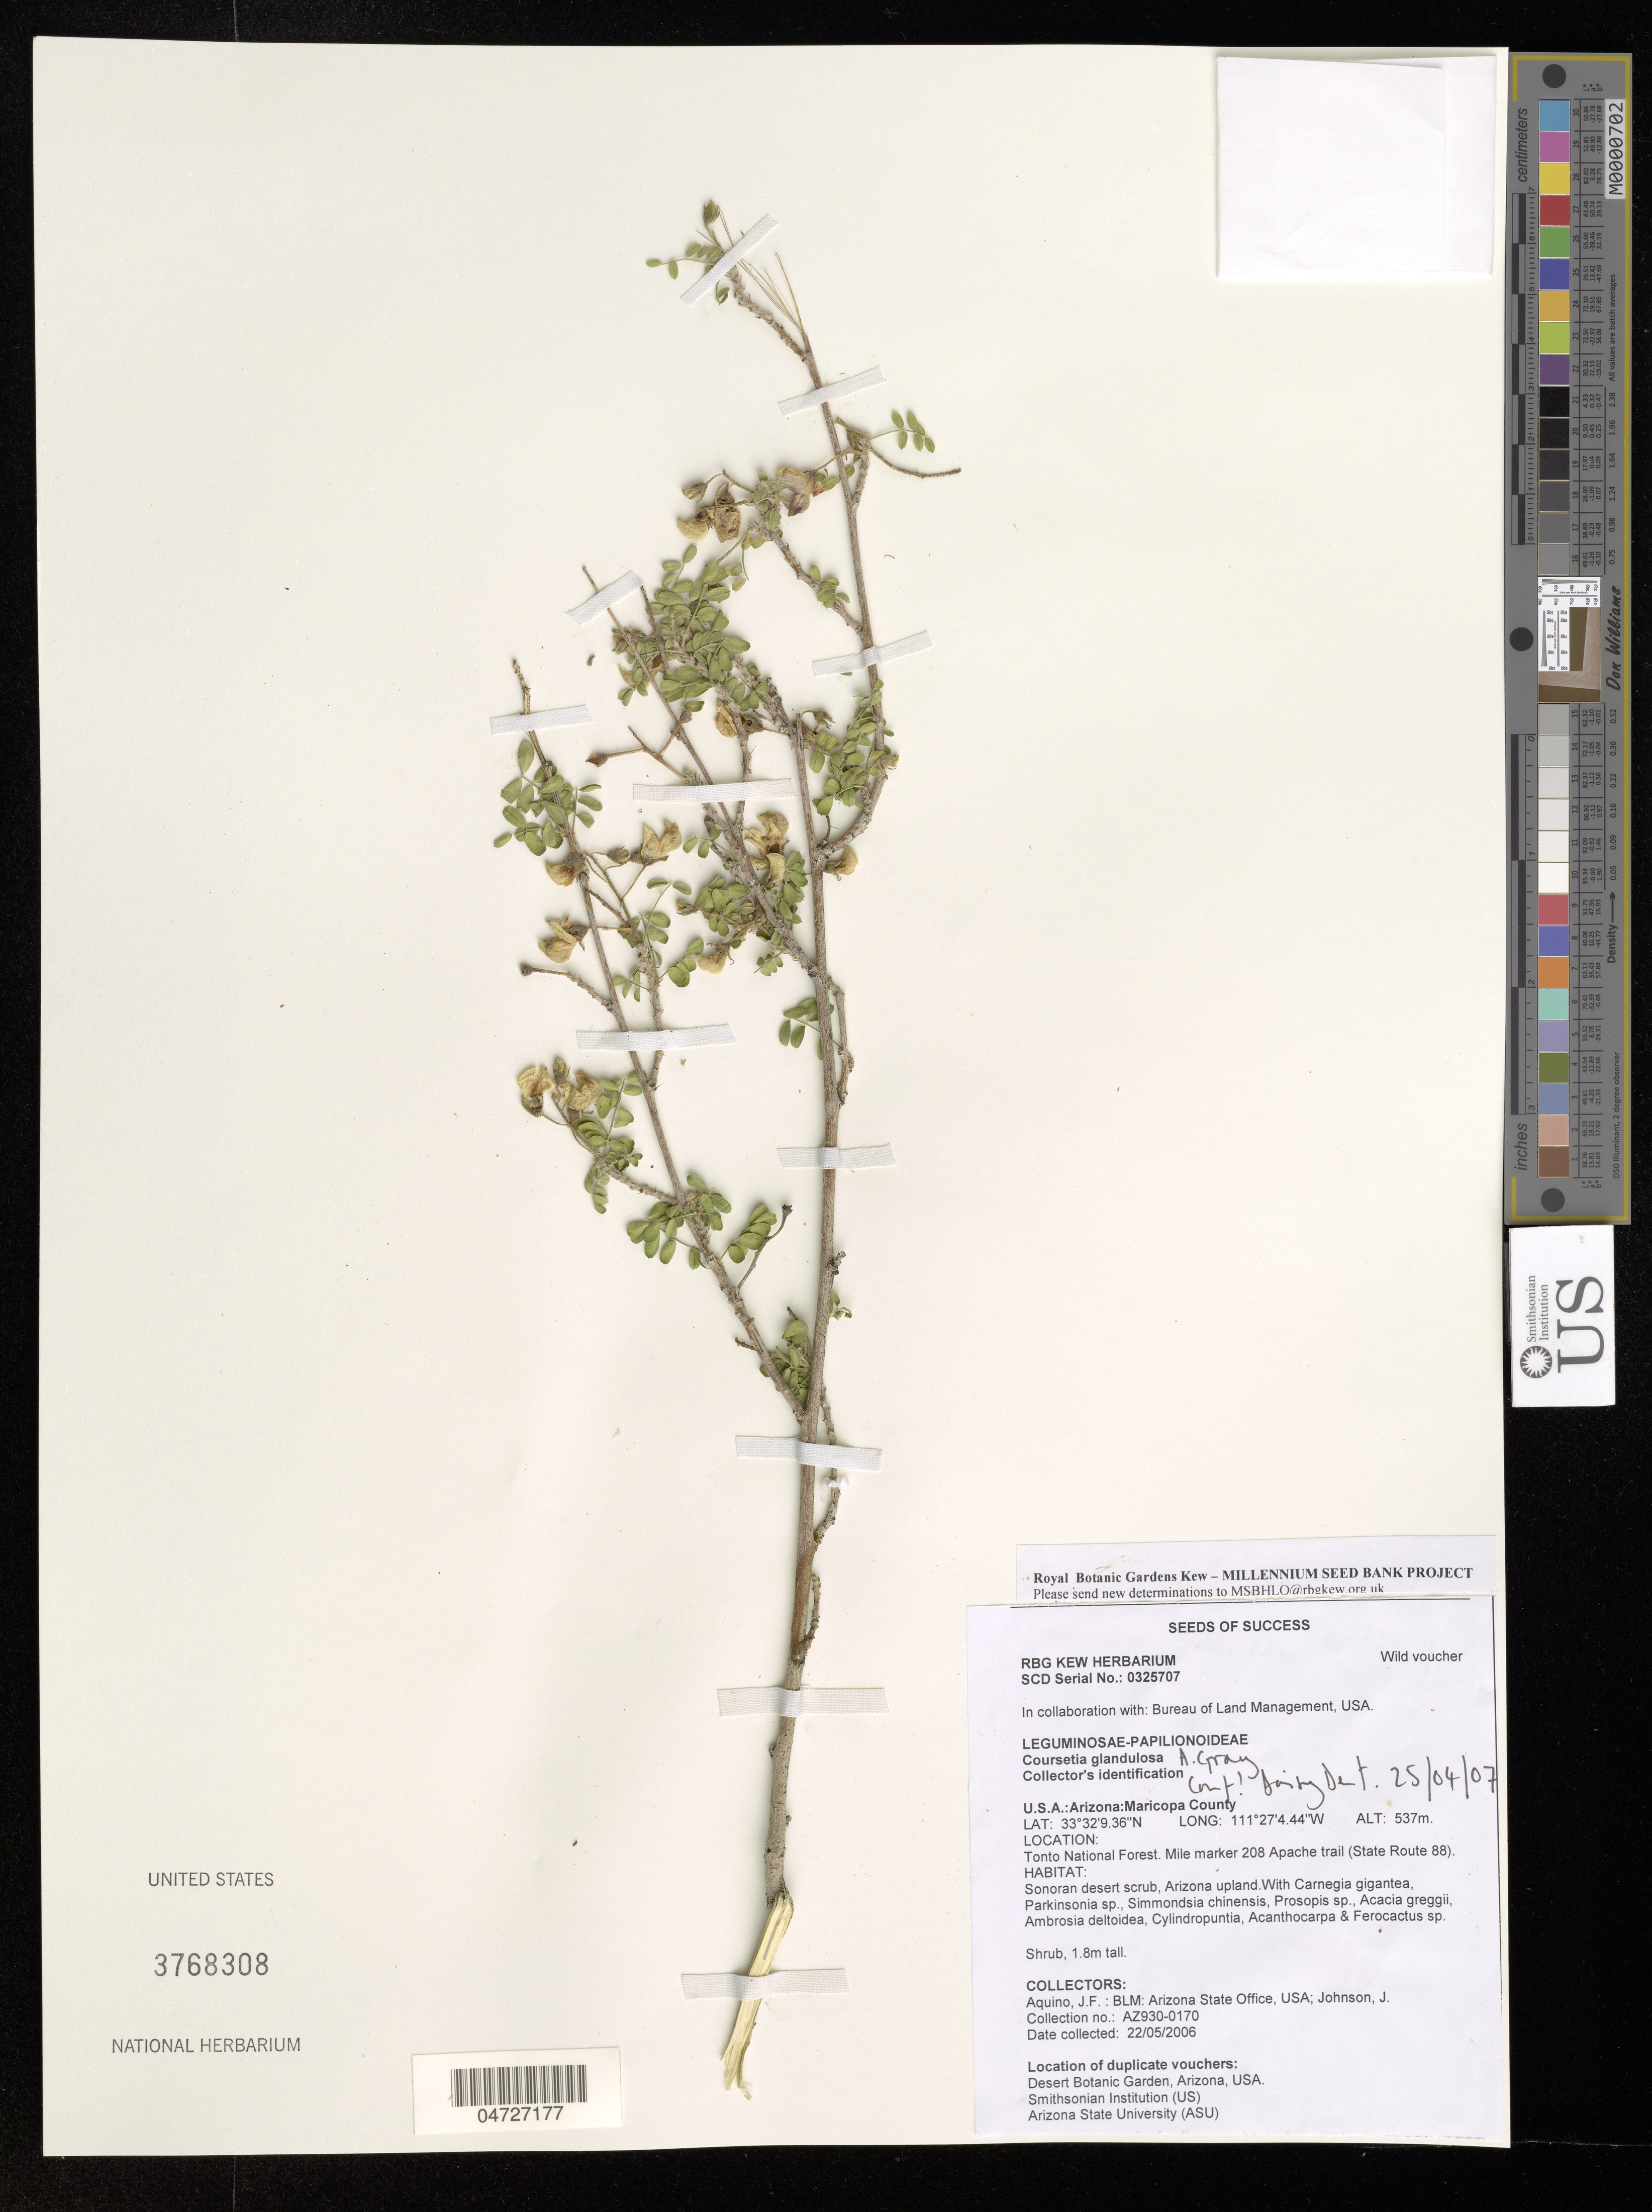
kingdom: Plantae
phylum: Tracheophyta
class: Magnoliopsida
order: Fabales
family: Fabaceae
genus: Coursetia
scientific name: Coursetia glandulosa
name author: A. Gray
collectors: J. Aquino & J. Johnson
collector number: AZ930-0170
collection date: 2006-05-22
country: United States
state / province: Arizona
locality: Maricopa County. Tonto National Forest. Mile marker 208 Apache trail (State Route 88).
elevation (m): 537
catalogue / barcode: US 3768308